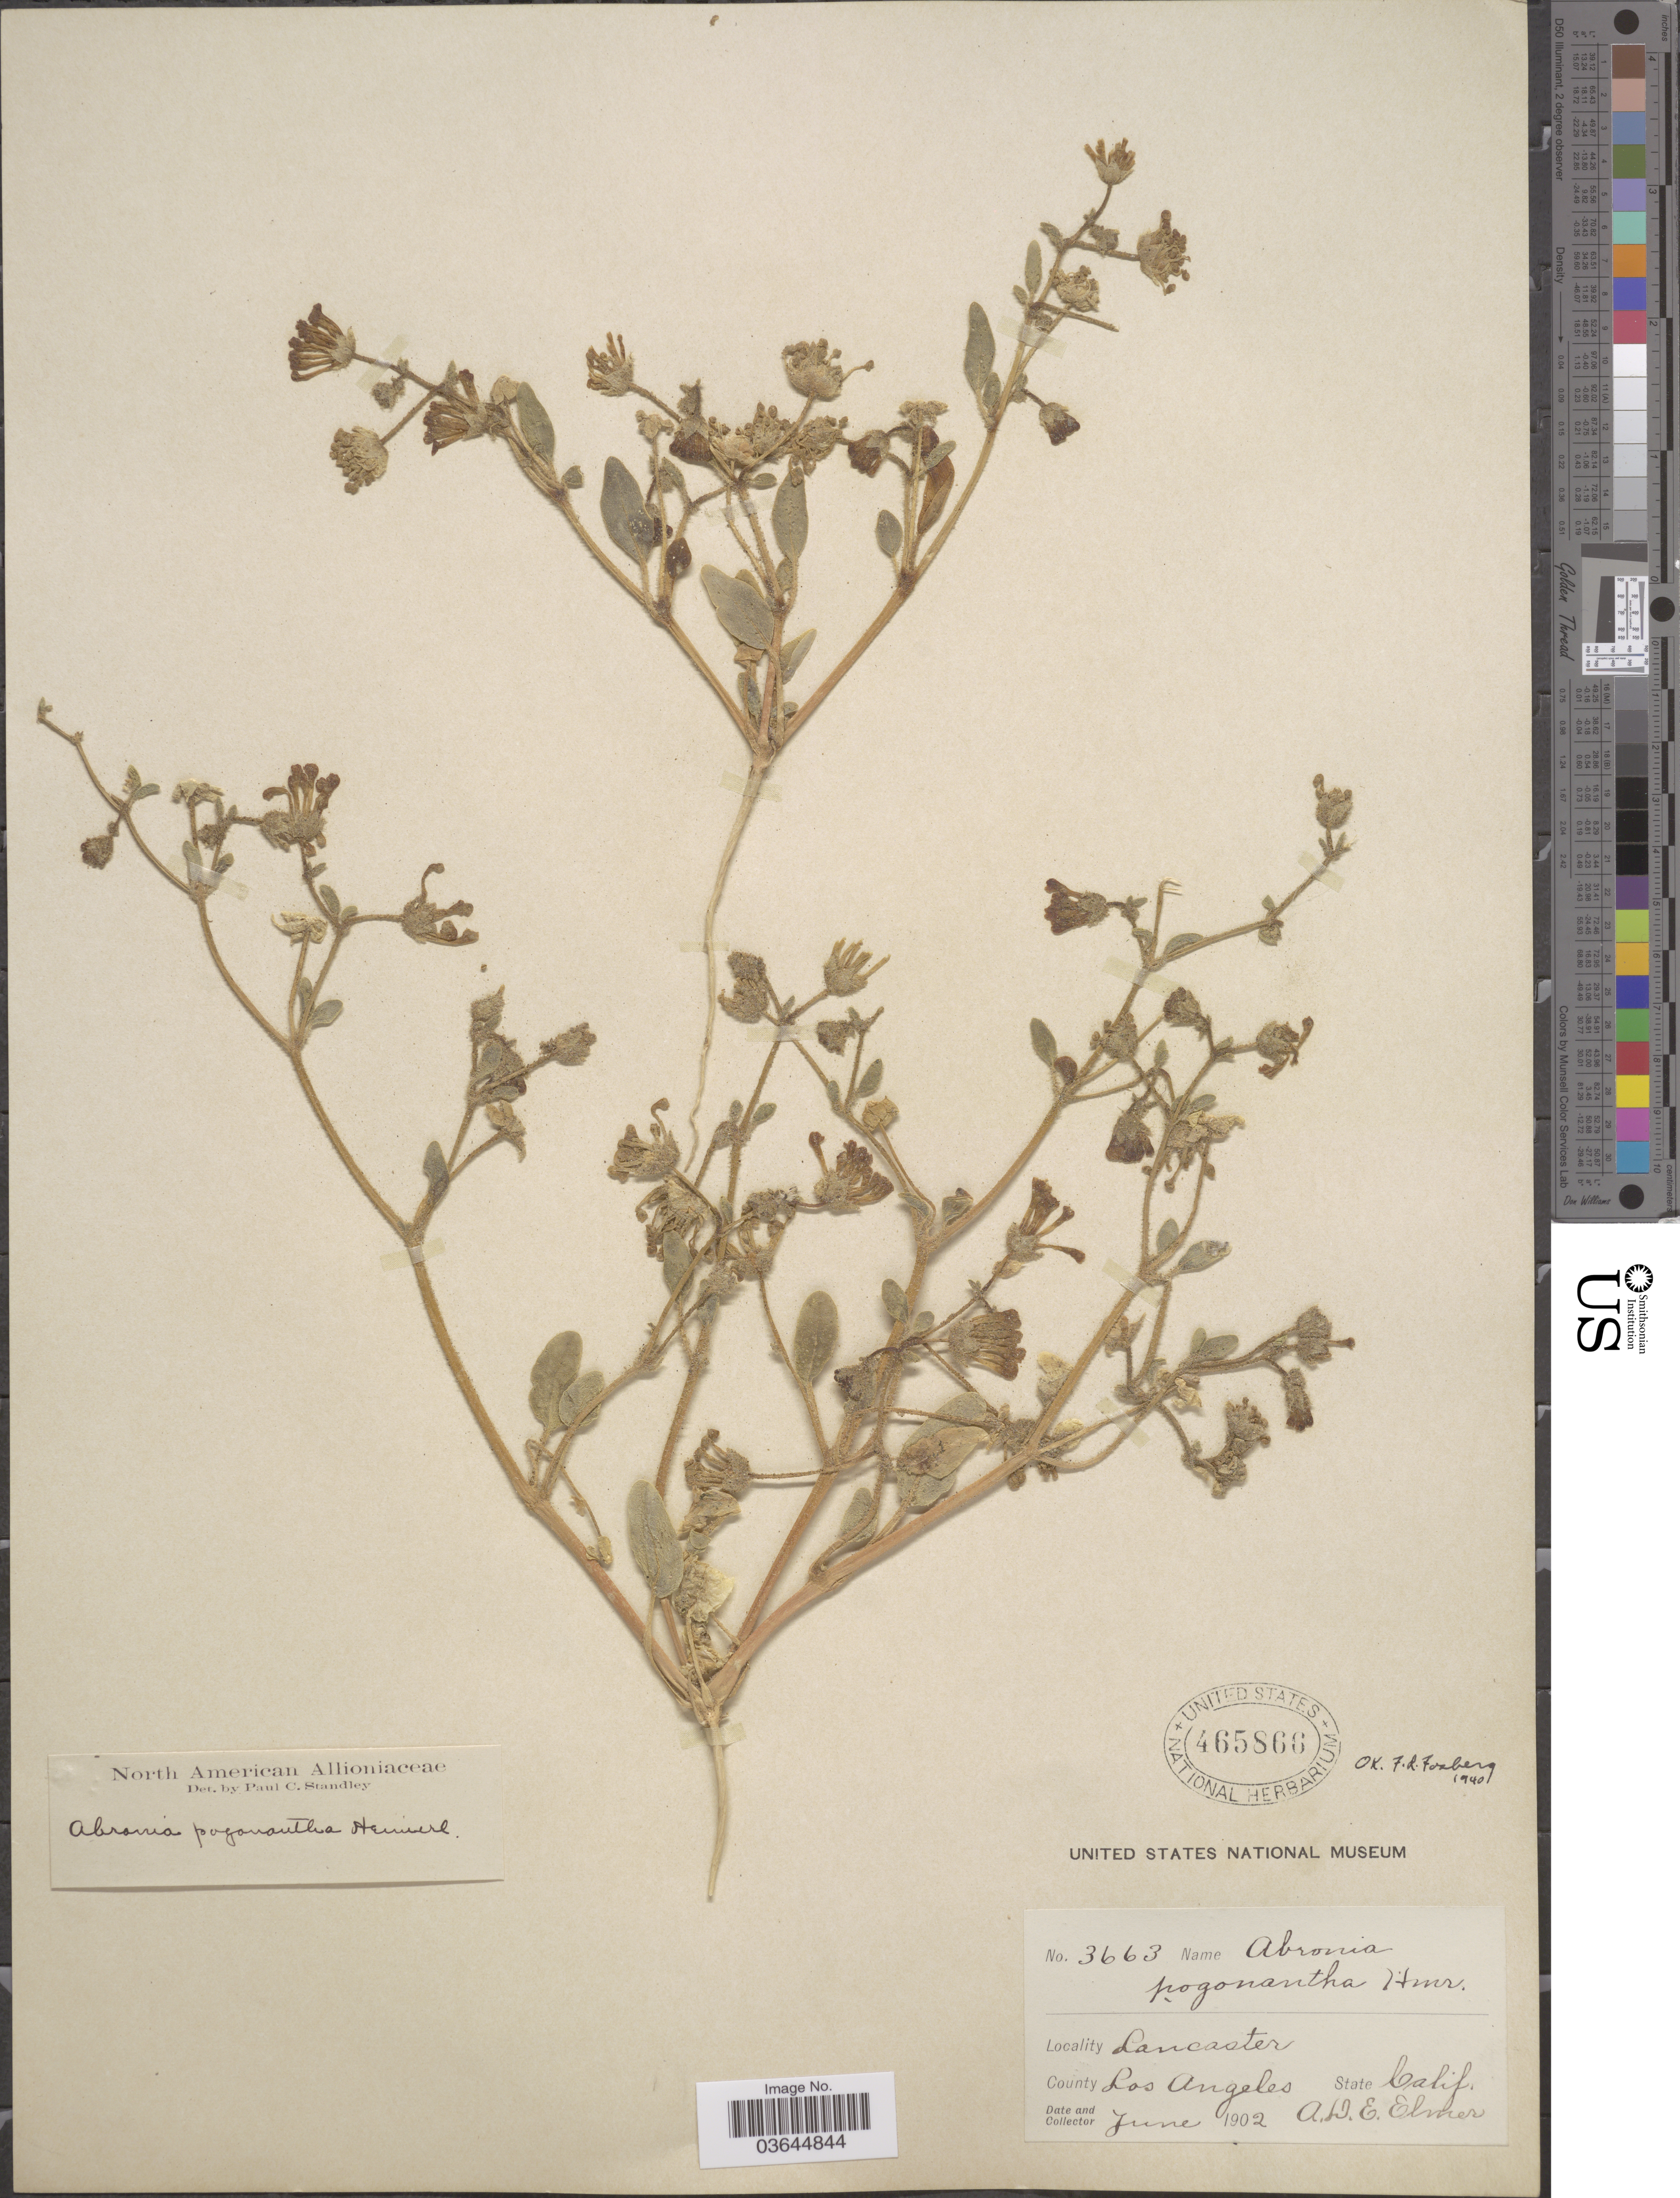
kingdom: Plantae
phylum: Tracheophyta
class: Magnoliopsida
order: Caryophyllales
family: Nyctaginaceae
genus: Abronia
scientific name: Abronia pogonantha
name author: Heimerl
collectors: A. D. E. Elmer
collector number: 3663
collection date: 1902-06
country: United States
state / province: California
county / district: Los Angeles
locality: Lancaster. County Los Angeles.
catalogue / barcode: US 465866